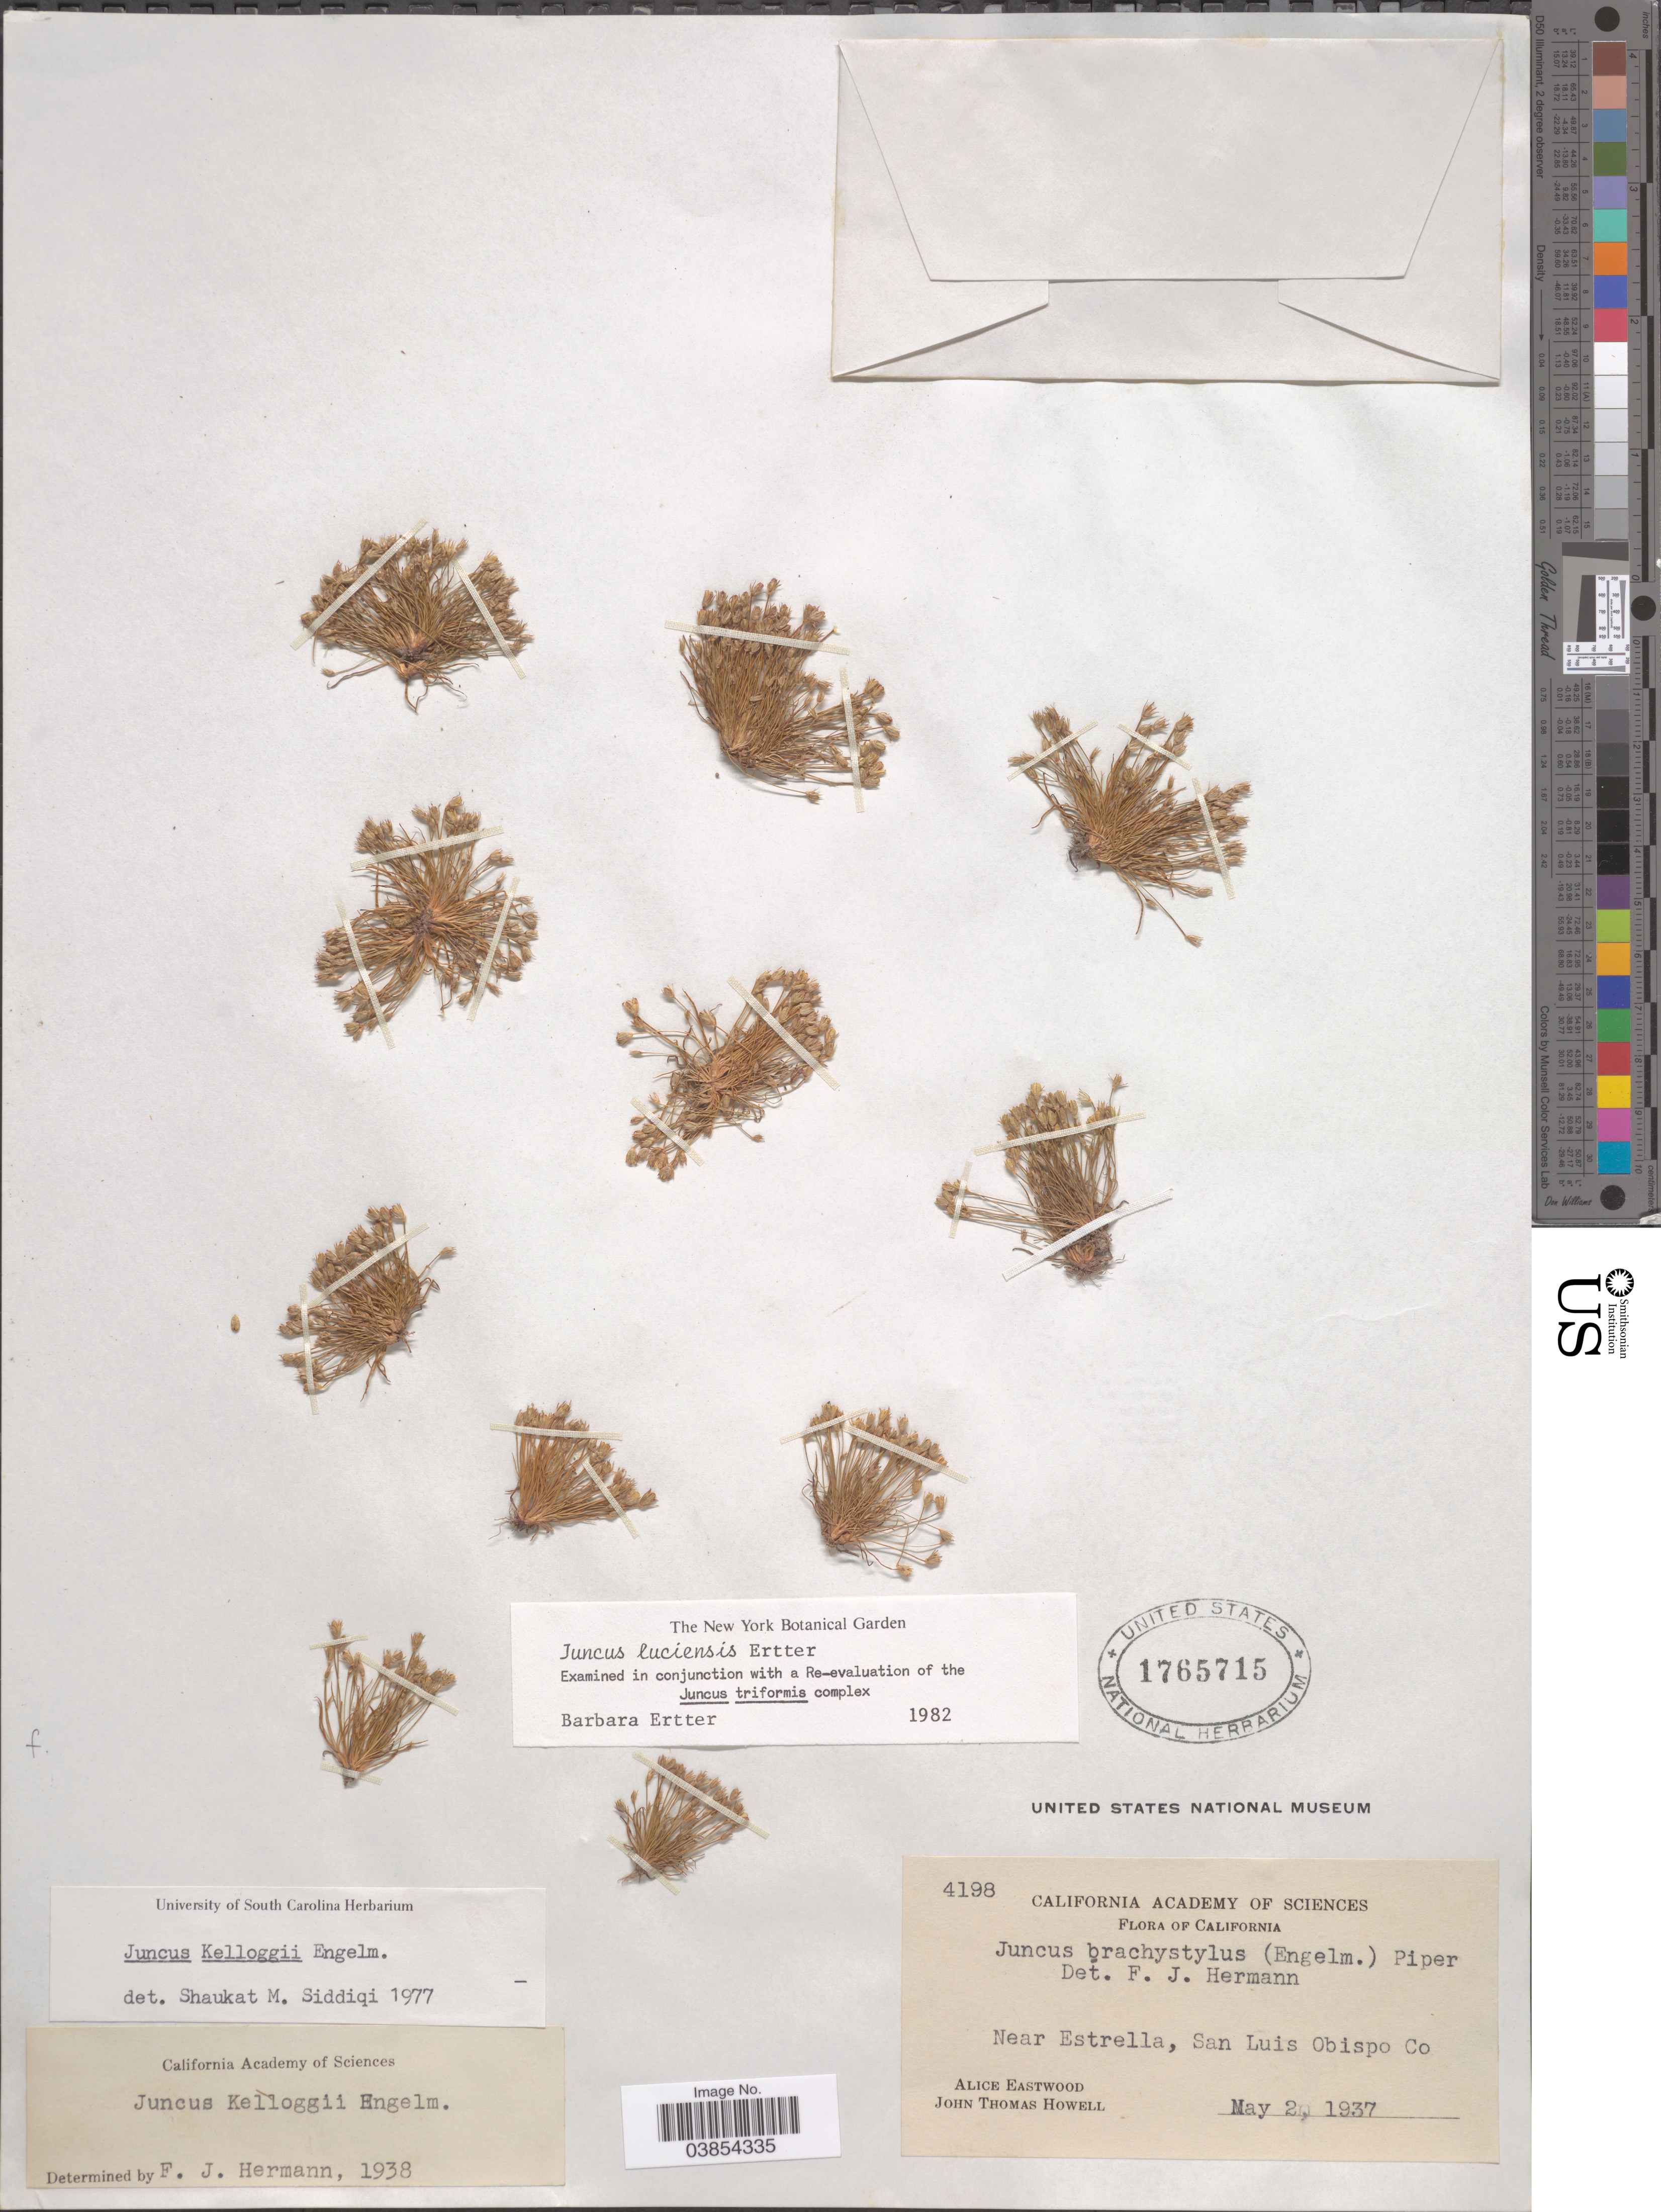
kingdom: Plantae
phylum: Tracheophyta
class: Liliopsida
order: Poales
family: Juncaceae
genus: Juncus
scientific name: Juncus luciensis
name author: Ertter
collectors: A. Eastwood & J. T. Howell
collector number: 4198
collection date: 1937-05-02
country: United States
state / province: California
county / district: San Luis Obispo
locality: Near Estrella, San Luis Obispo Co.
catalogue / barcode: US 1765715